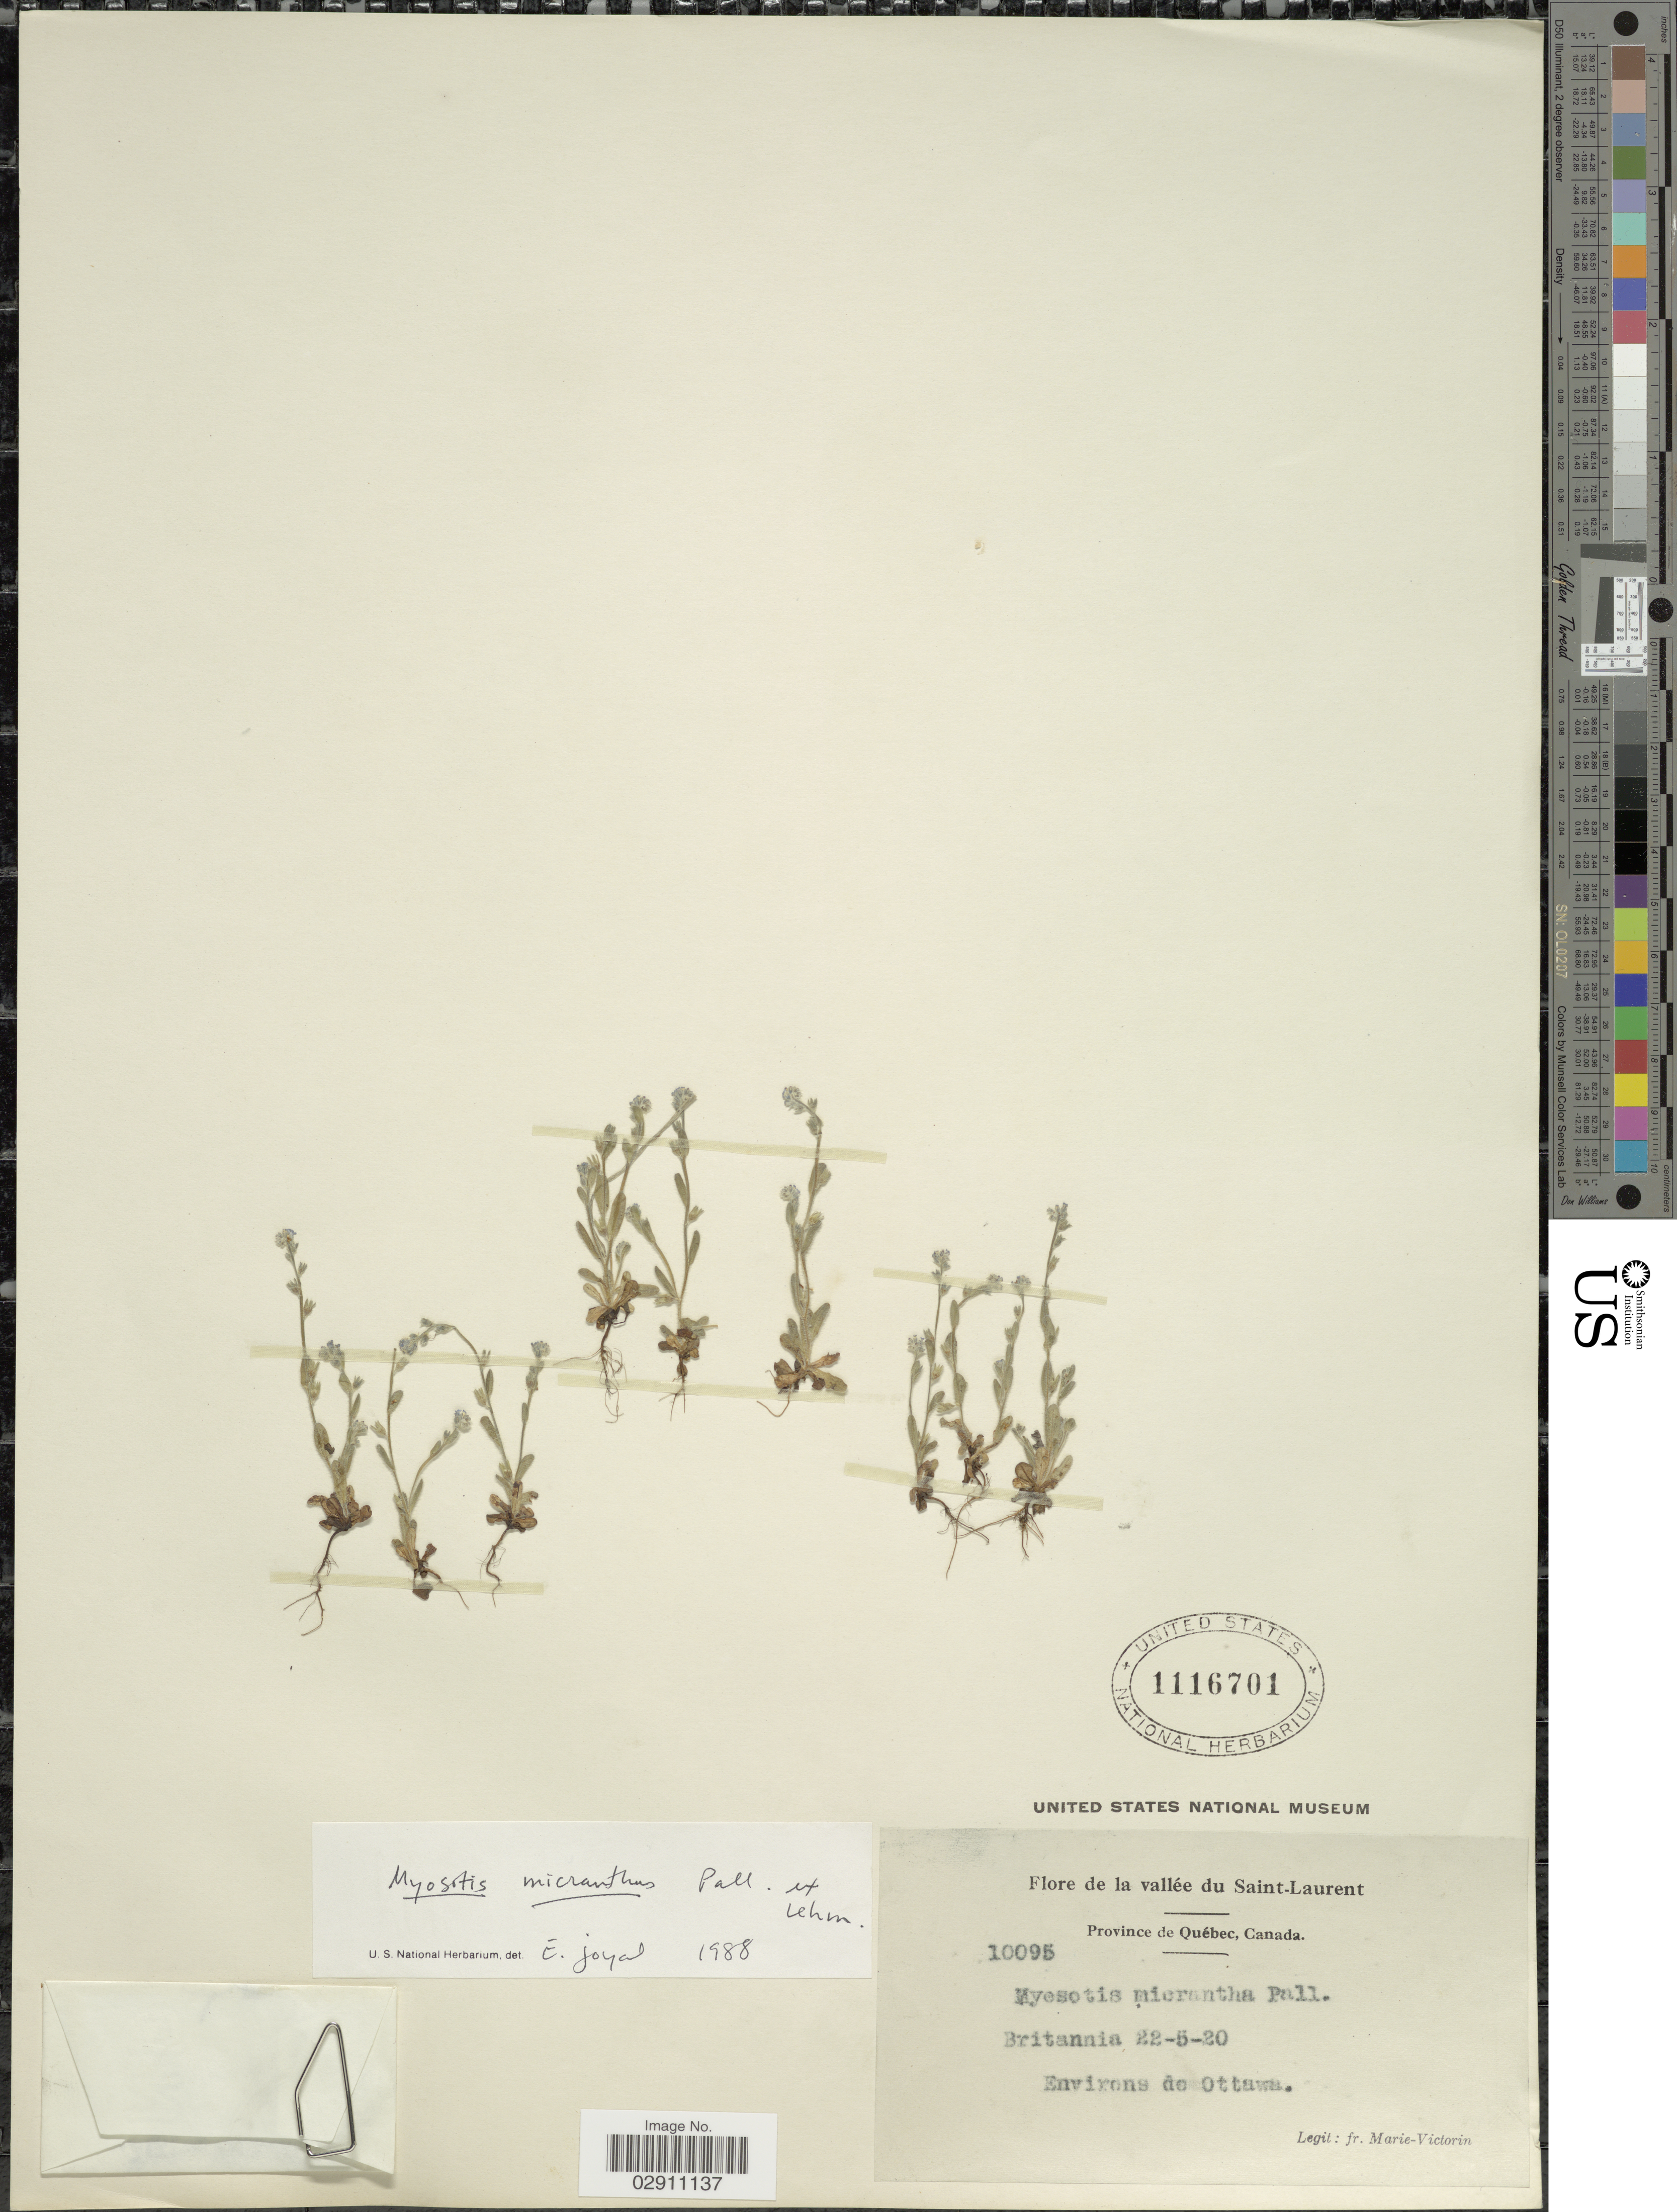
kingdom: Plantae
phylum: Tracheophyta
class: Magnoliopsida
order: Boraginales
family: Boraginaceae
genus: Myosotis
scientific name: Myosotis stricta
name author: Link ex Roem. & Schult.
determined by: Goldman, Doug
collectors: F. Marie-Victorin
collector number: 10095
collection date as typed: Transcribed d/m/y: 22/5/20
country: Canada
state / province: Quebec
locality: La vallée du Saint-Laurent, Britannia, Environs de Ottawa.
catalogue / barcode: US 1116701